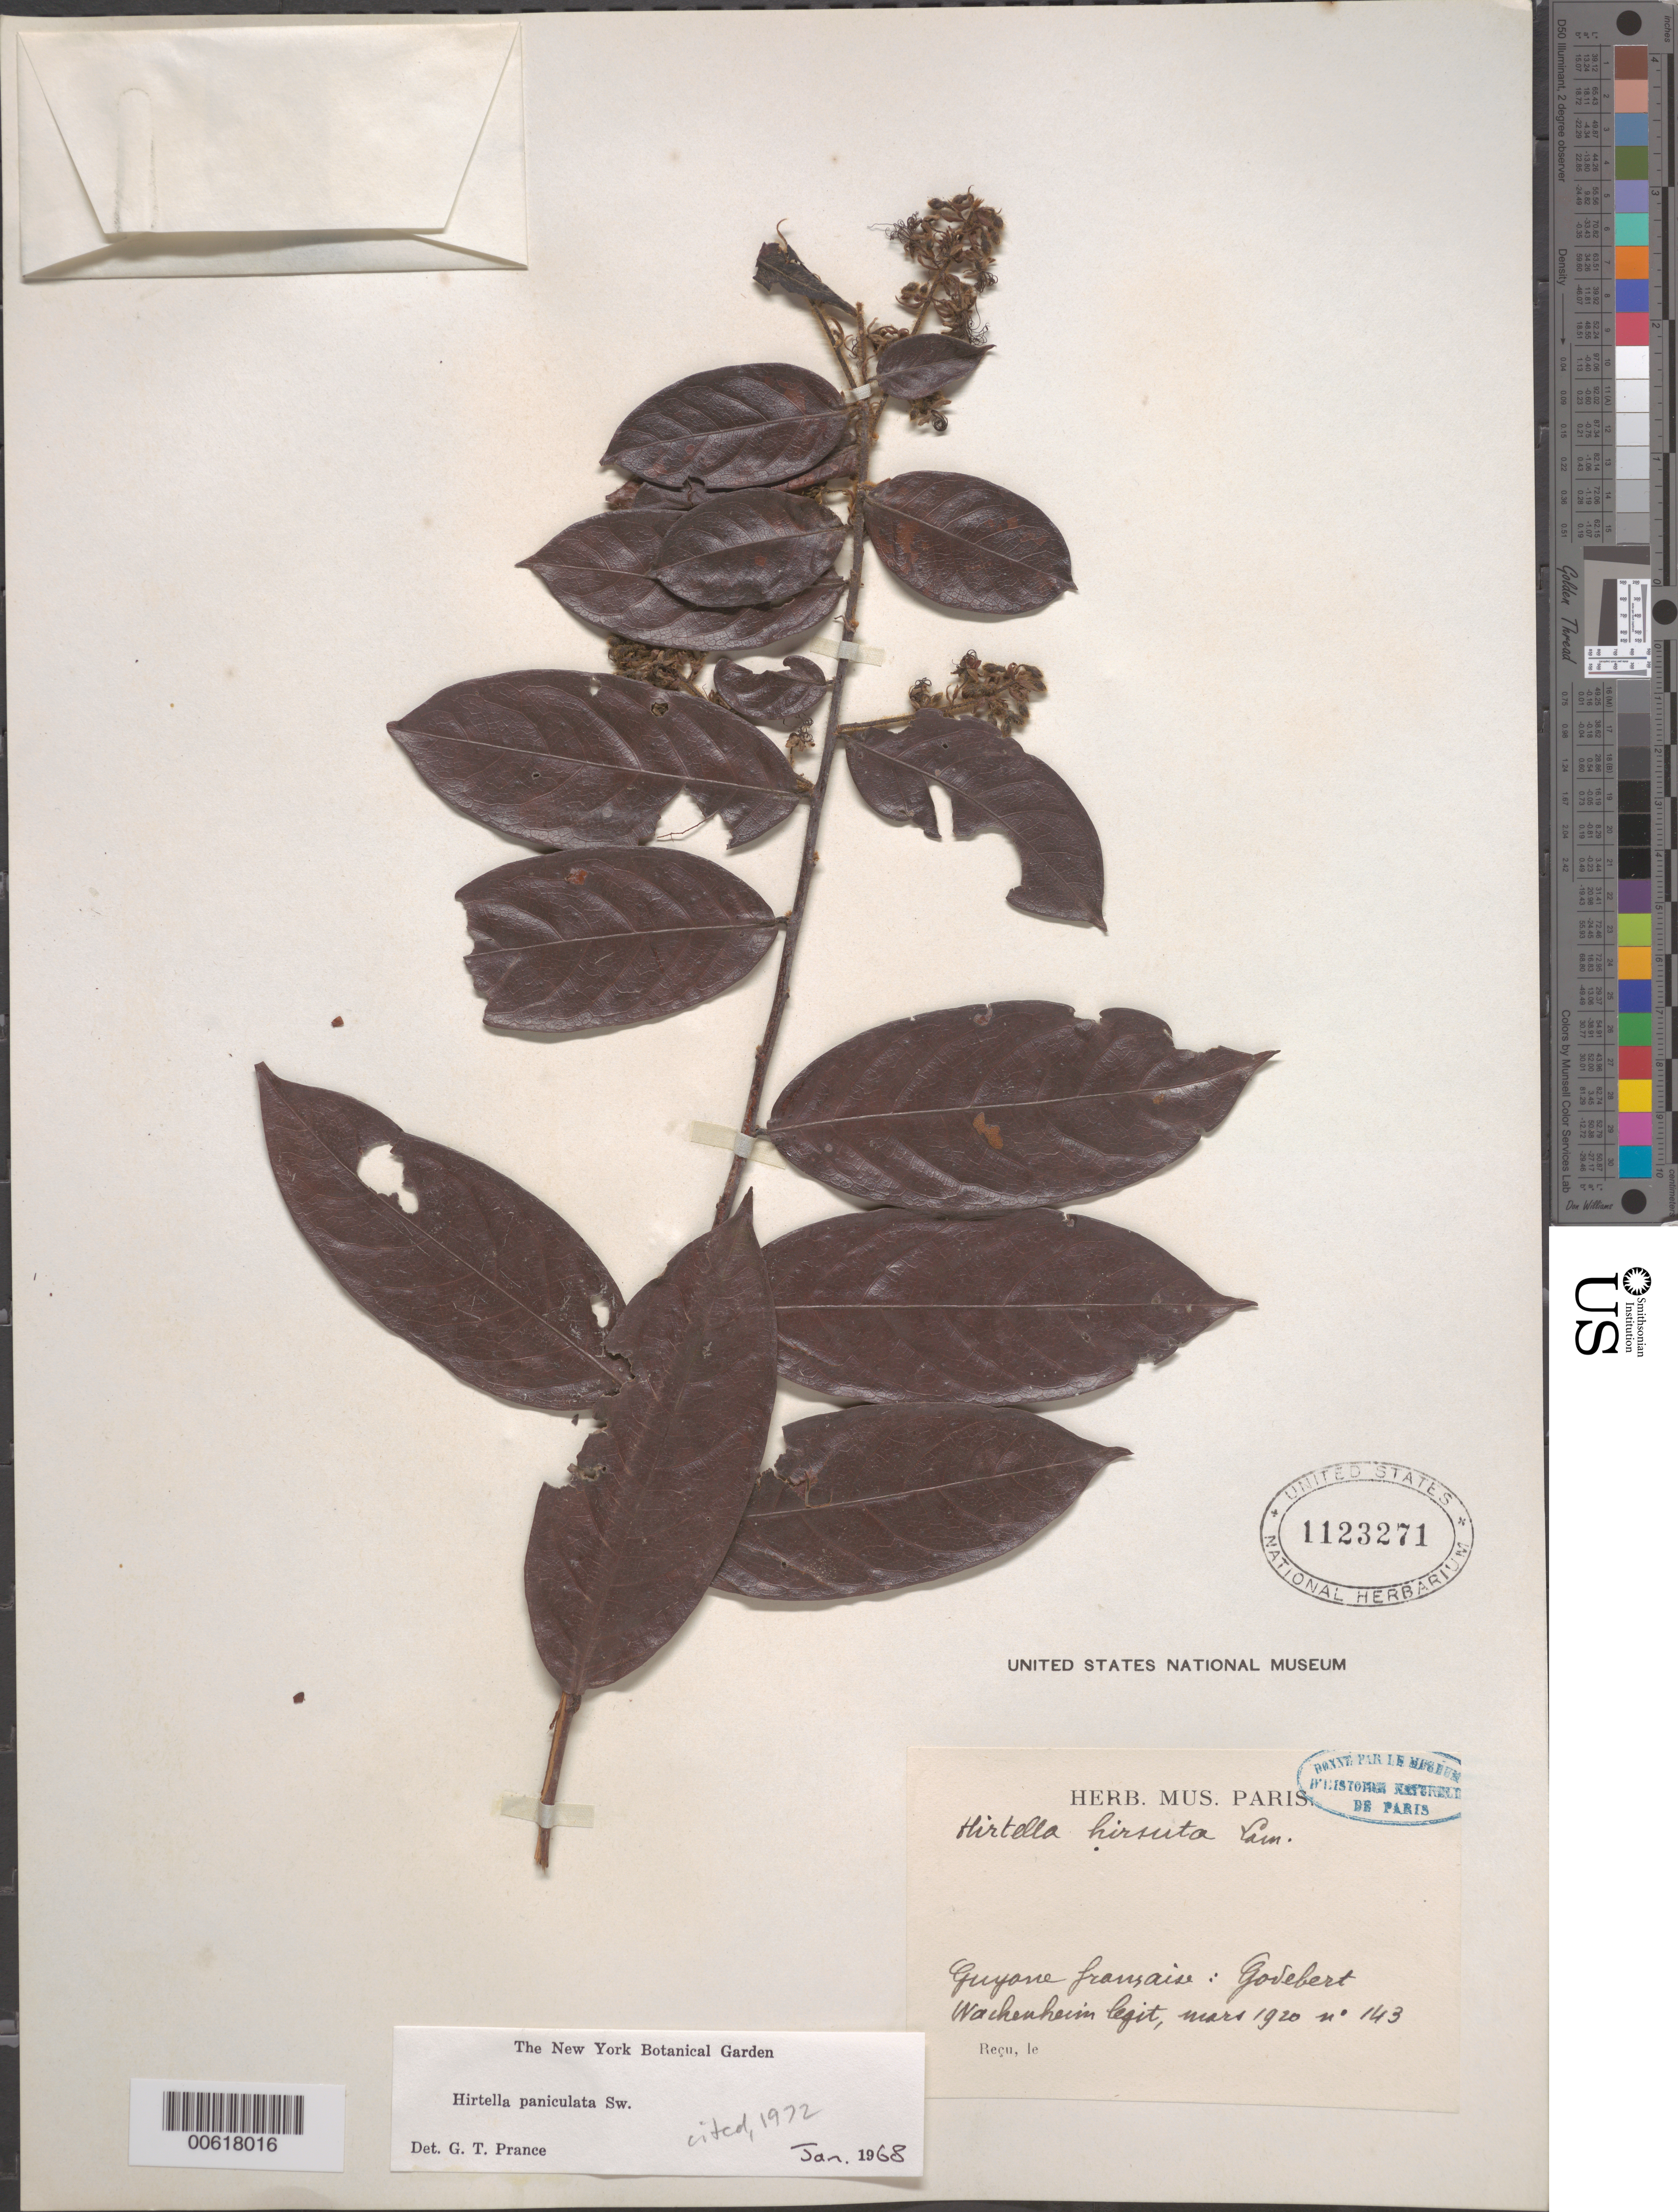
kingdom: Plantae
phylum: Tracheophyta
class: Magnoliopsida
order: Malpighiales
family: Chrysobalanaceae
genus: Hirtella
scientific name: Hirtella paniculata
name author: Sw.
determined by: Prance, G. T.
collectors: G. Wachenheim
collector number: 143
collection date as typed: Mar-20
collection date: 1920-03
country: French Guiana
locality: Godebert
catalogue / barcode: US 1123271